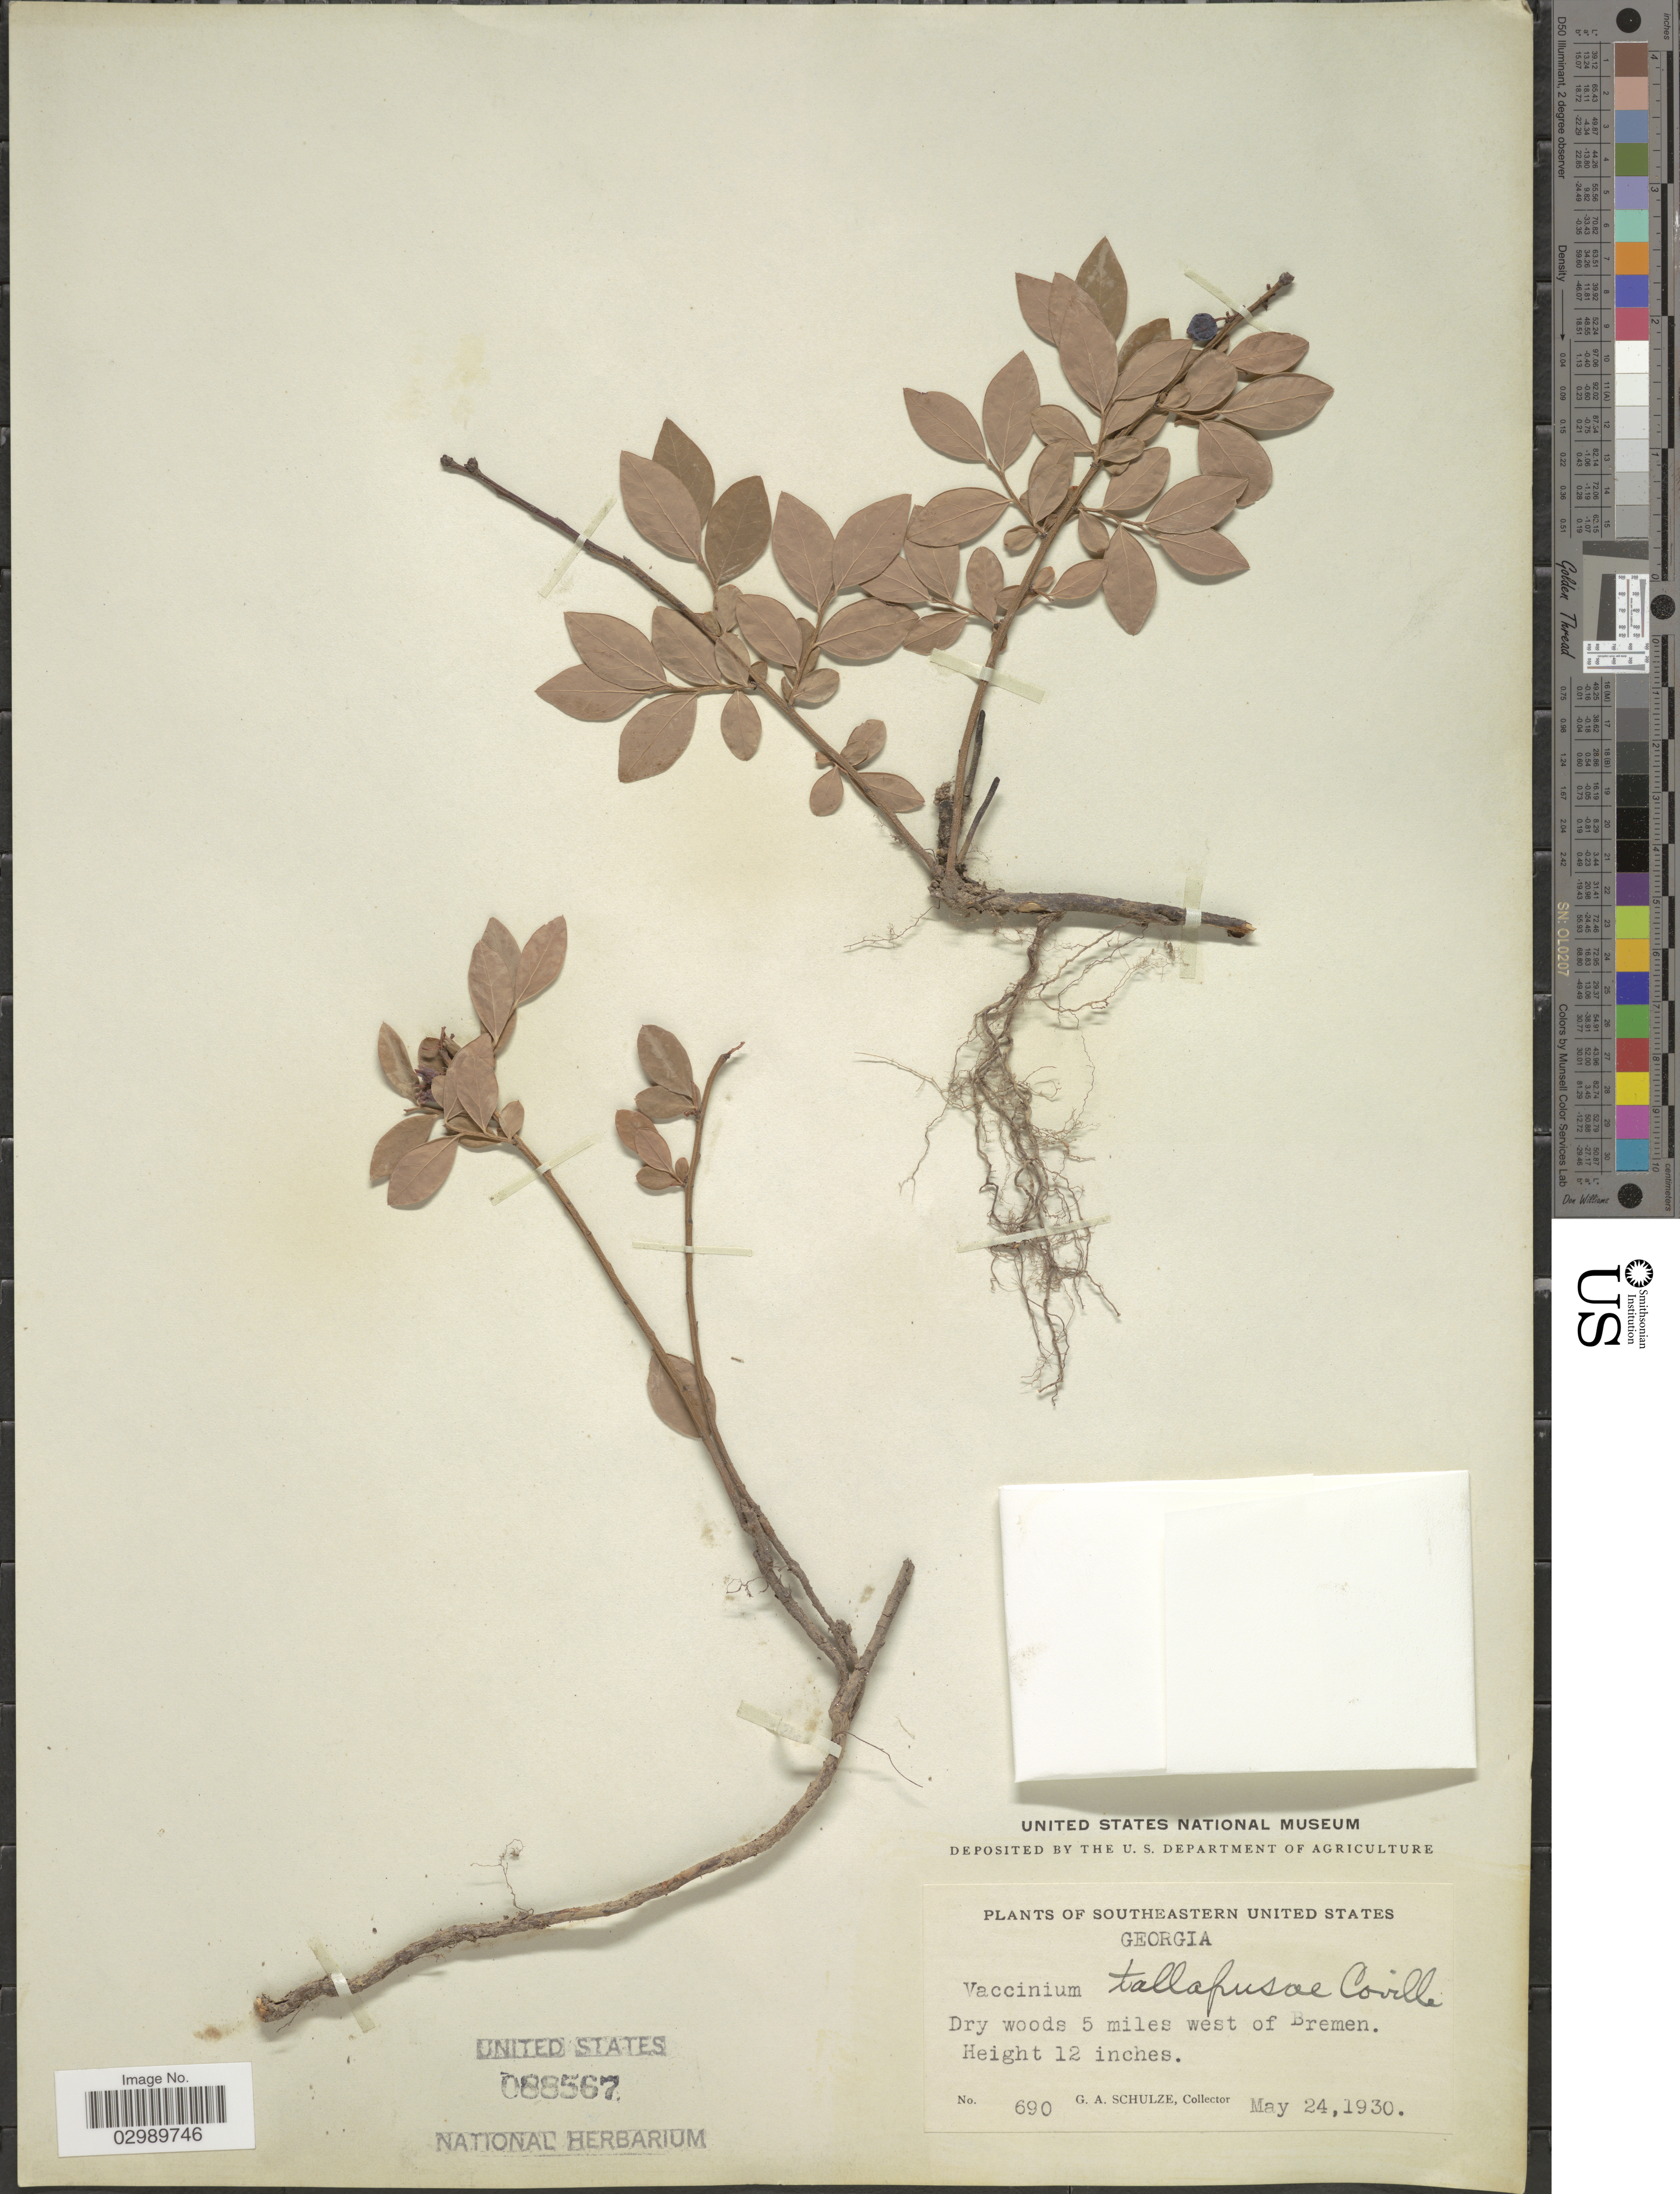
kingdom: Plantae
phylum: Tracheophyta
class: Magnoliopsida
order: Ericales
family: Ericaceae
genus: Vaccinium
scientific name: Vaccinium tallapusae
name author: (Coville ex Small) Uphof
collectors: G. A. Schulze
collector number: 690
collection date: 1930-05-24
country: United States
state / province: Georgia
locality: Southeastern United States. 5 miles west of Bremen.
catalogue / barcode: US 88567